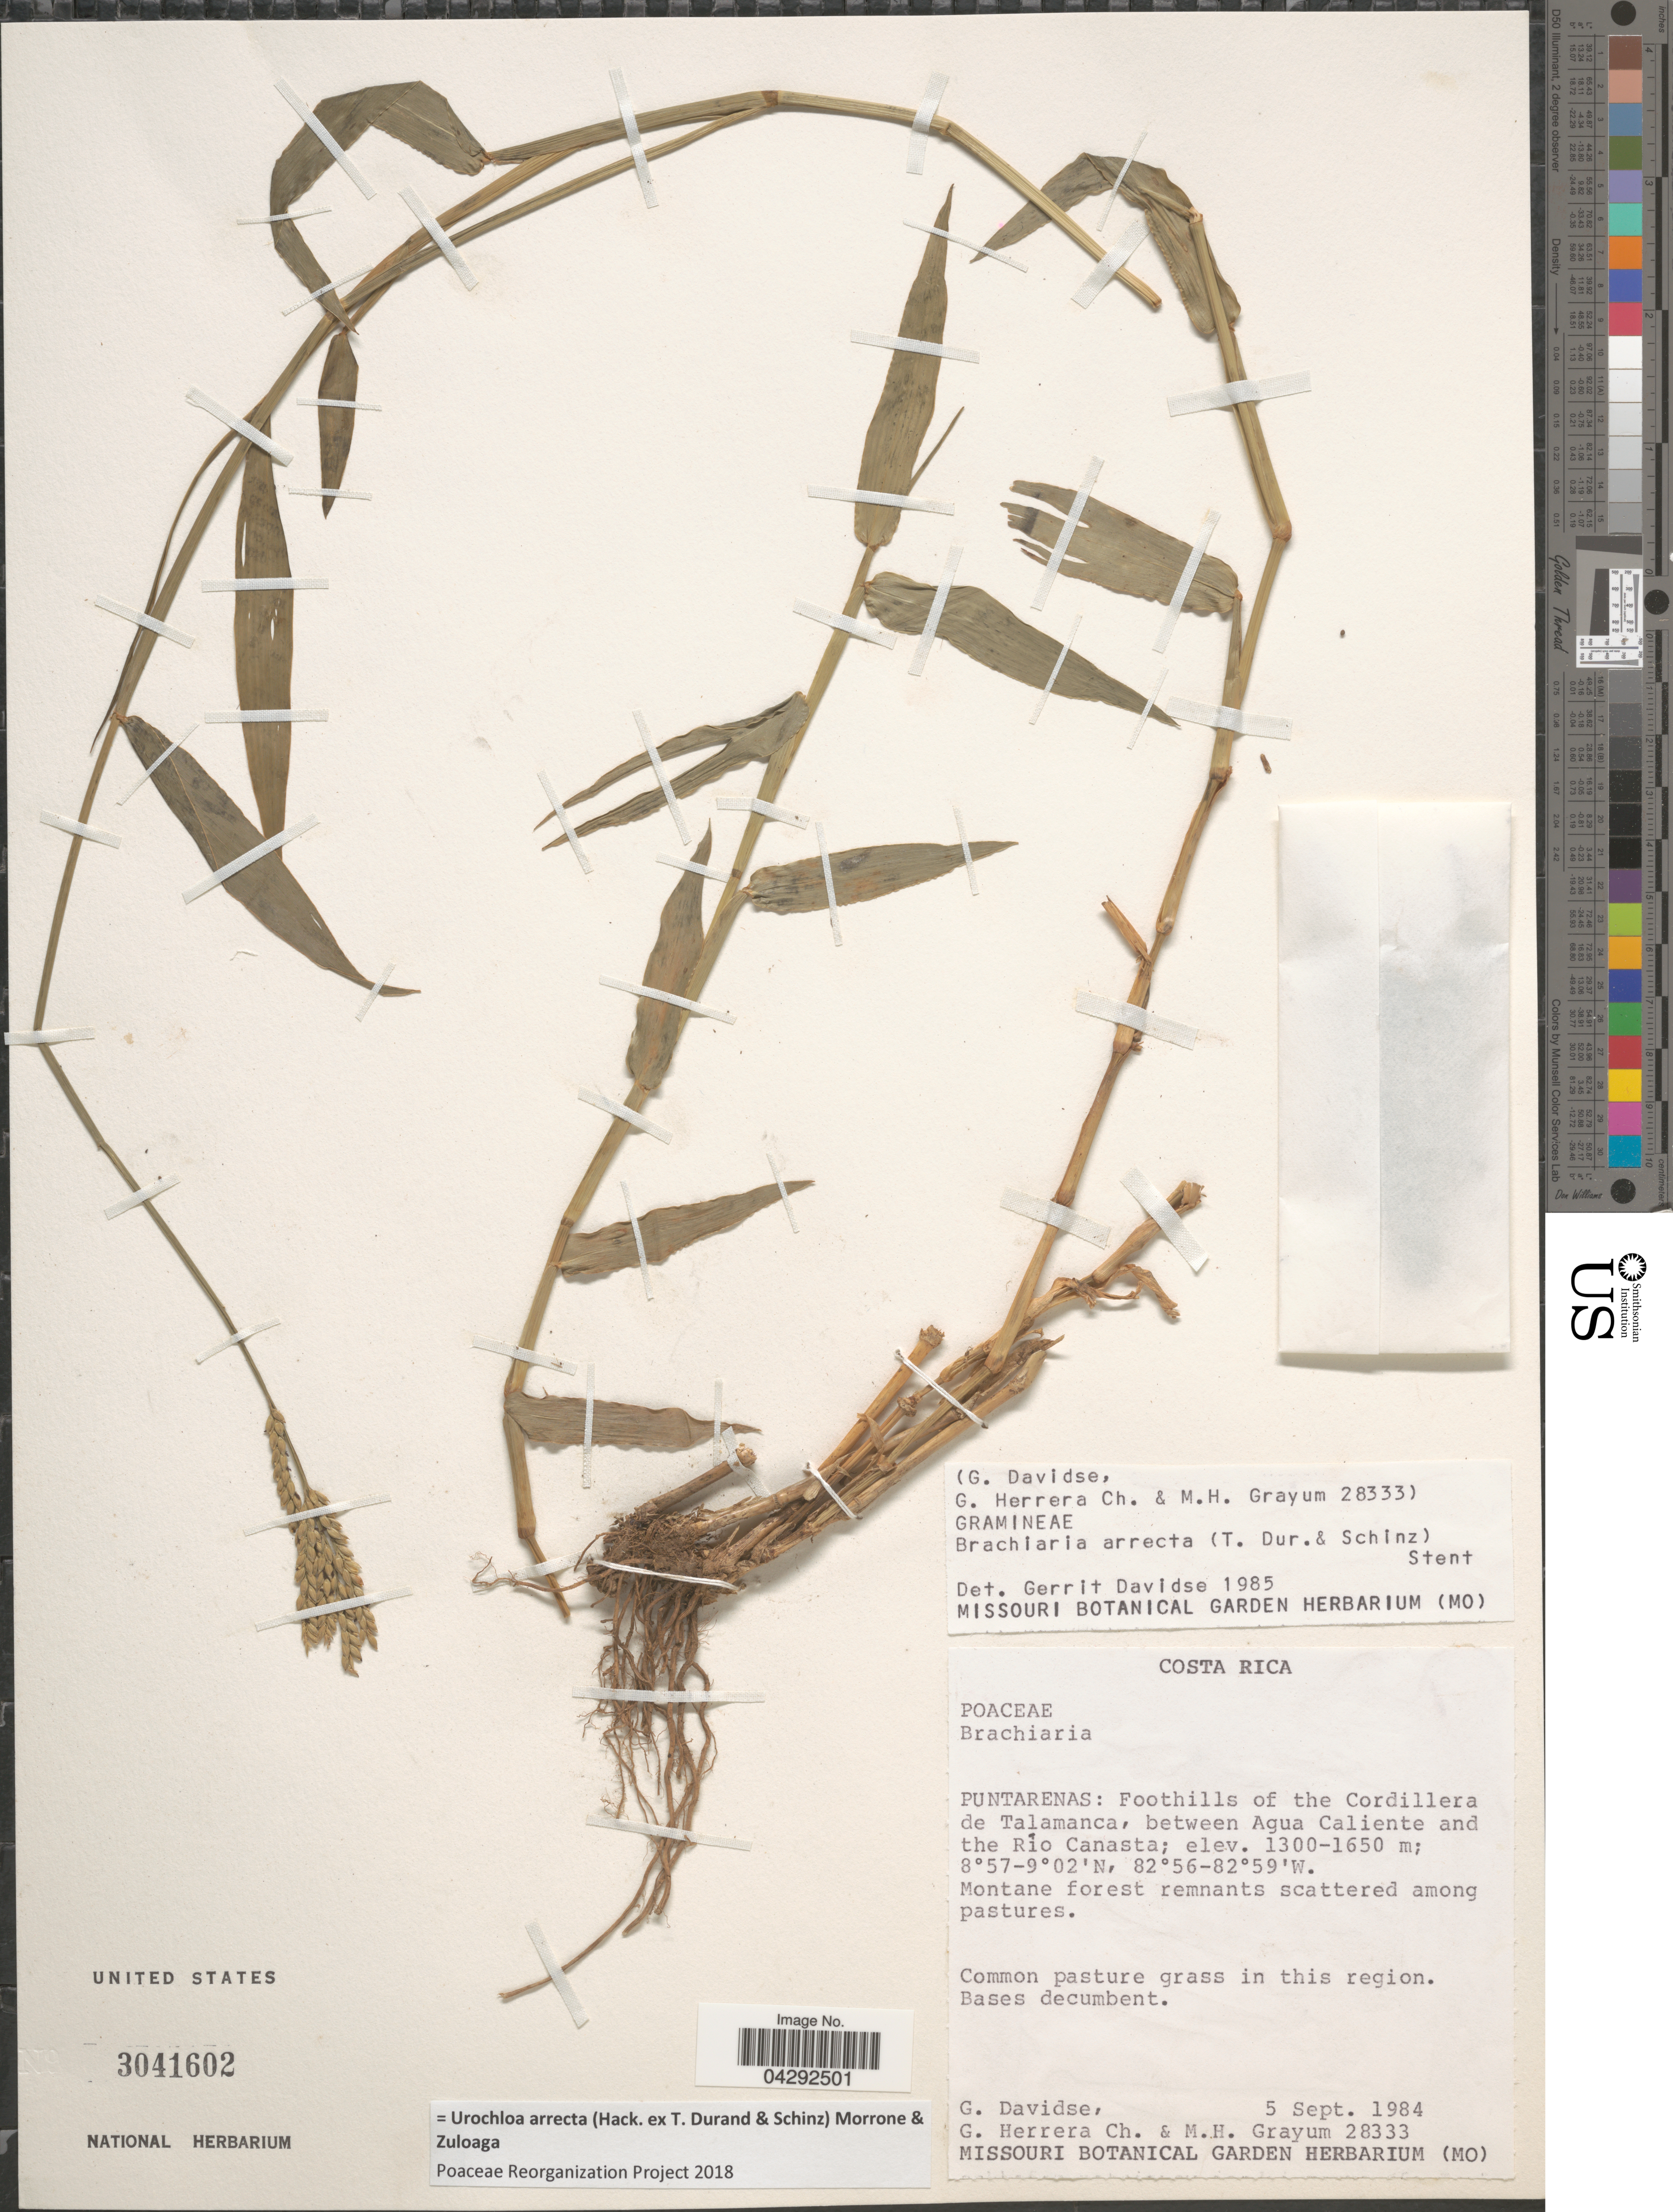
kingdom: Plantae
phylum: Tracheophyta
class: Liliopsida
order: Poales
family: Poaceae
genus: Urochloa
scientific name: Urochloa arrecta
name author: (Hack. ex Durand & Schinz) Morrone & Zuloaga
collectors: G. Davidse, G. Herrera, C. Grayum & M. H. Grayum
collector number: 28333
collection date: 1984-09-05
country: Costa Rica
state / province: Puntarenas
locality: Foothills of the Cordillera de Talamanca, between Agua Caliente and the Río Canasta.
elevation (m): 1300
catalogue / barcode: US 3041602